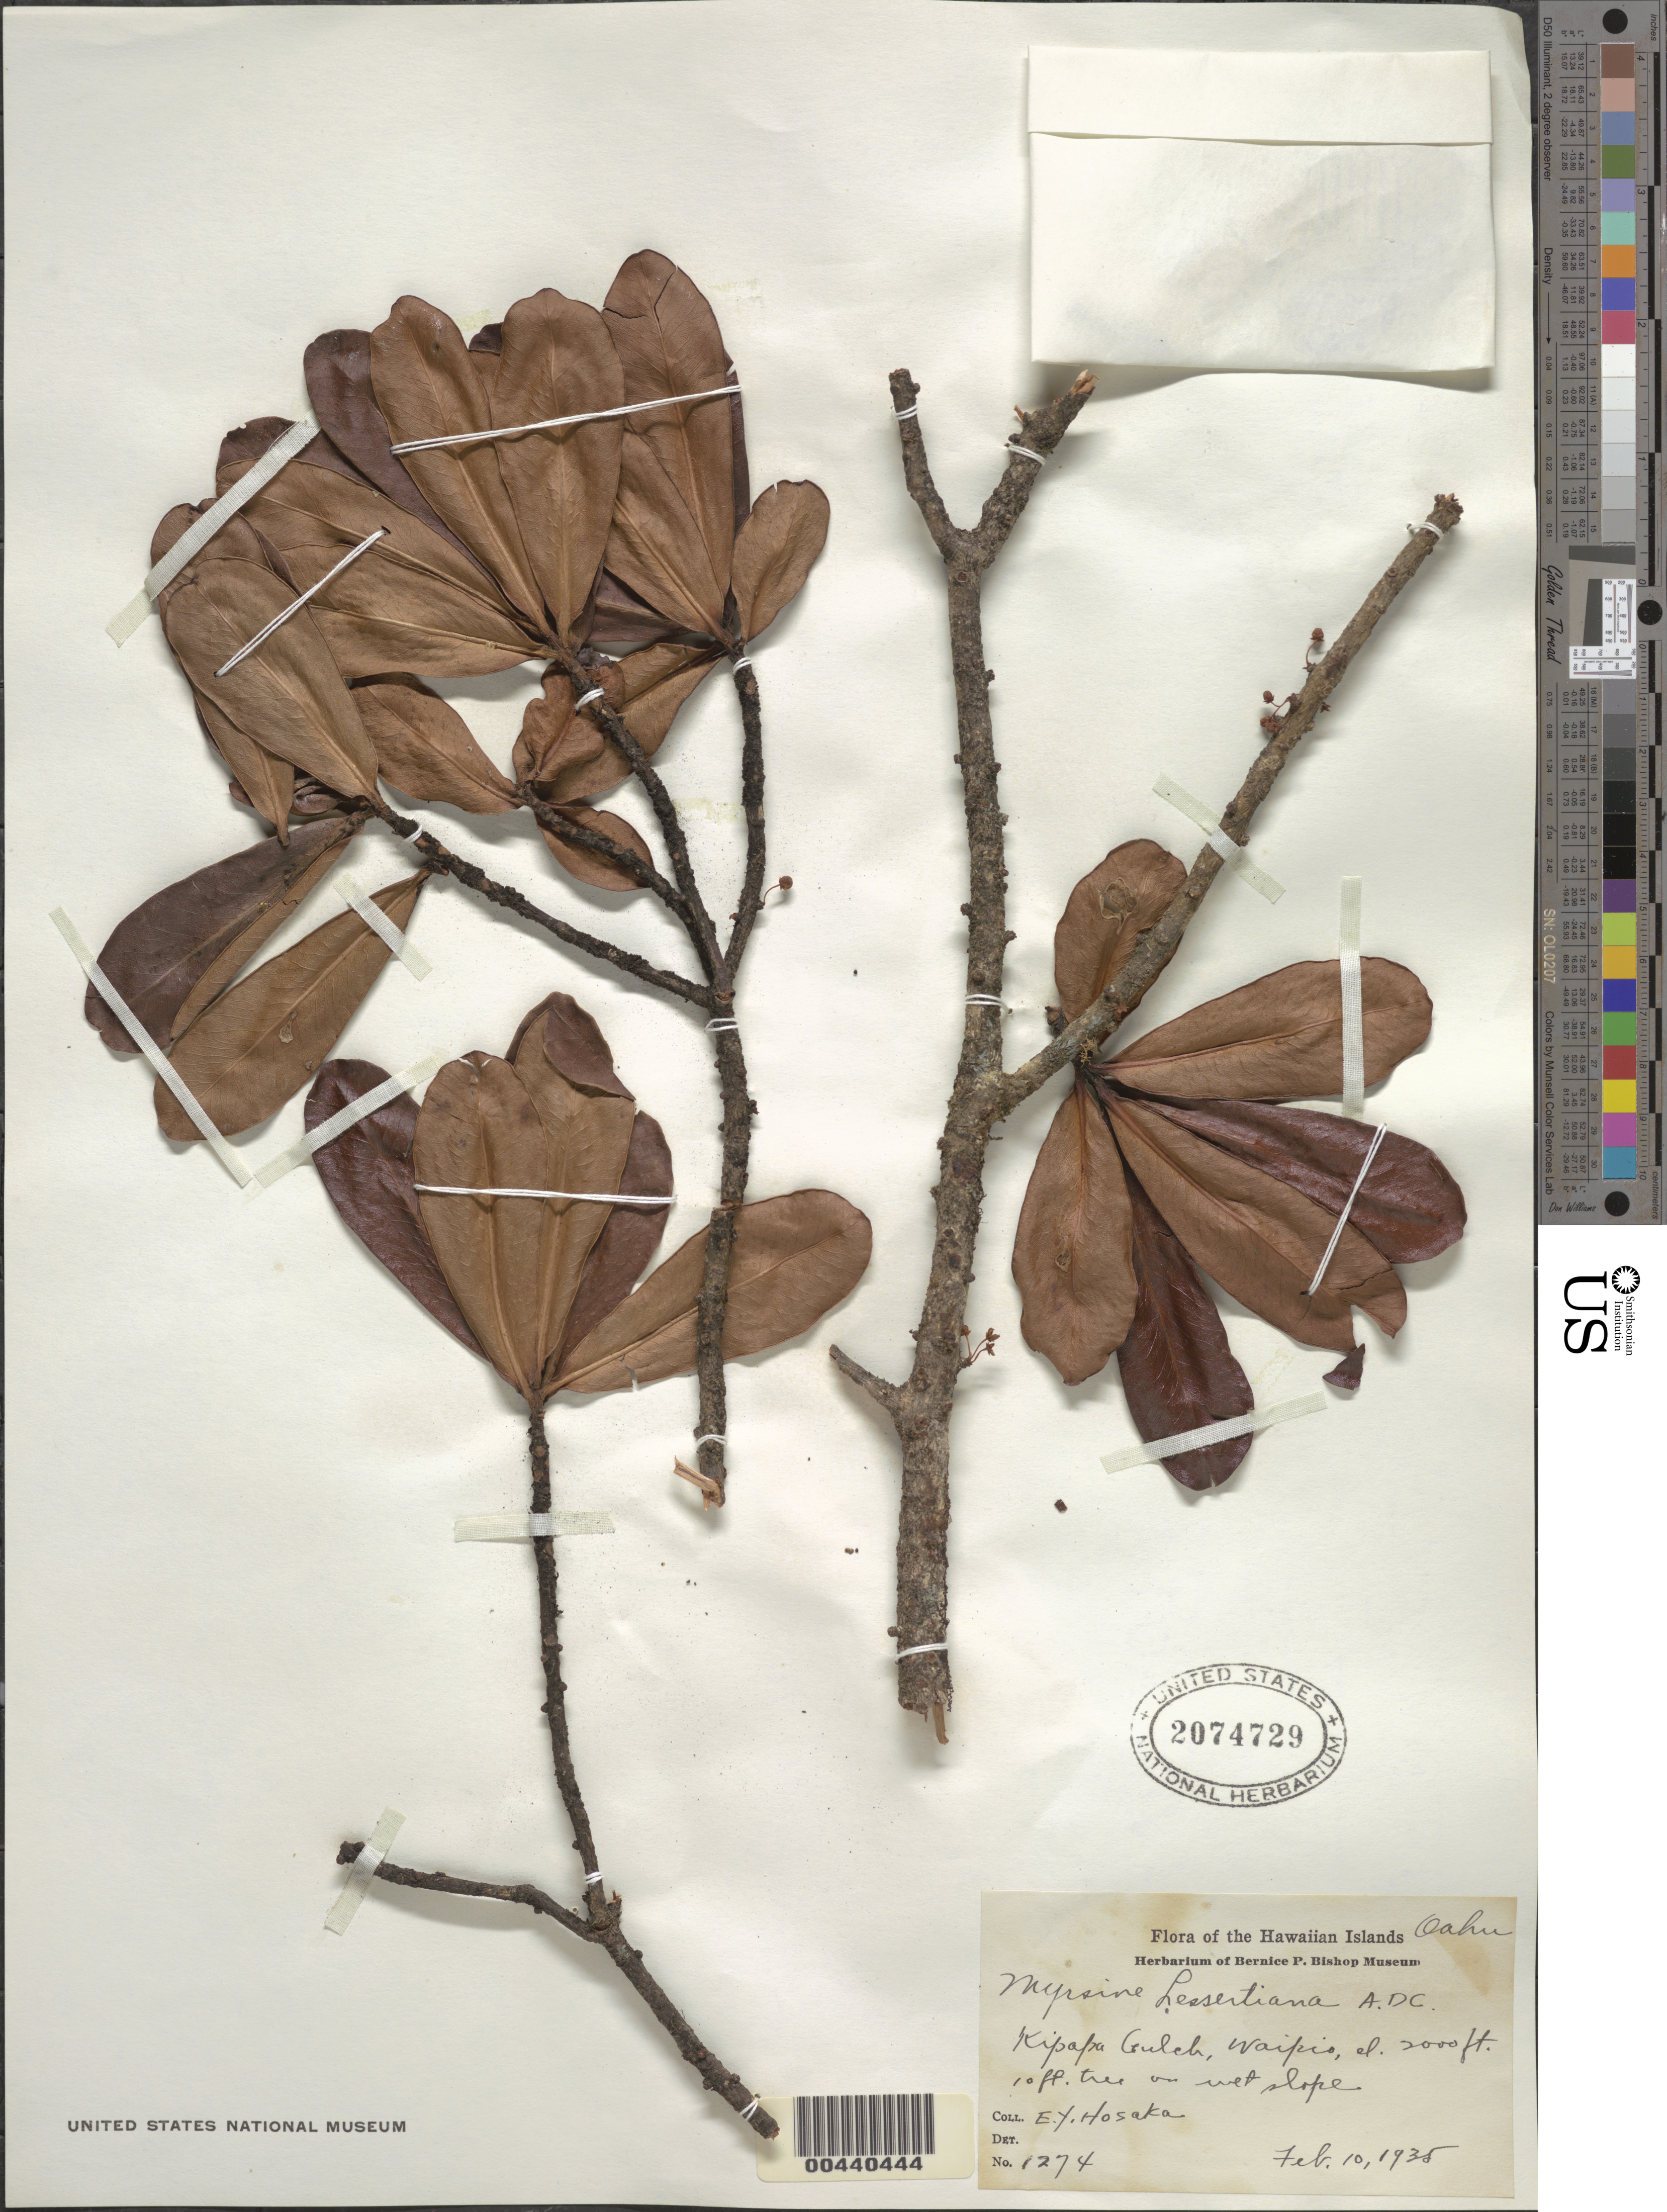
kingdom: Plantae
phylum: Tracheophyta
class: Magnoliopsida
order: Ericales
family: Primulaceae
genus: Myrsine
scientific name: Myrsine lessertiana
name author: A. DC.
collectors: E. Y. Hosaka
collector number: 1274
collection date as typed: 10 Feb 1935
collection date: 1935-02-10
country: United States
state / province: Hawaii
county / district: Honolulu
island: Oahu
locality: Kipapa Gulch, Waipio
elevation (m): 610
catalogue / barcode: US 2074729